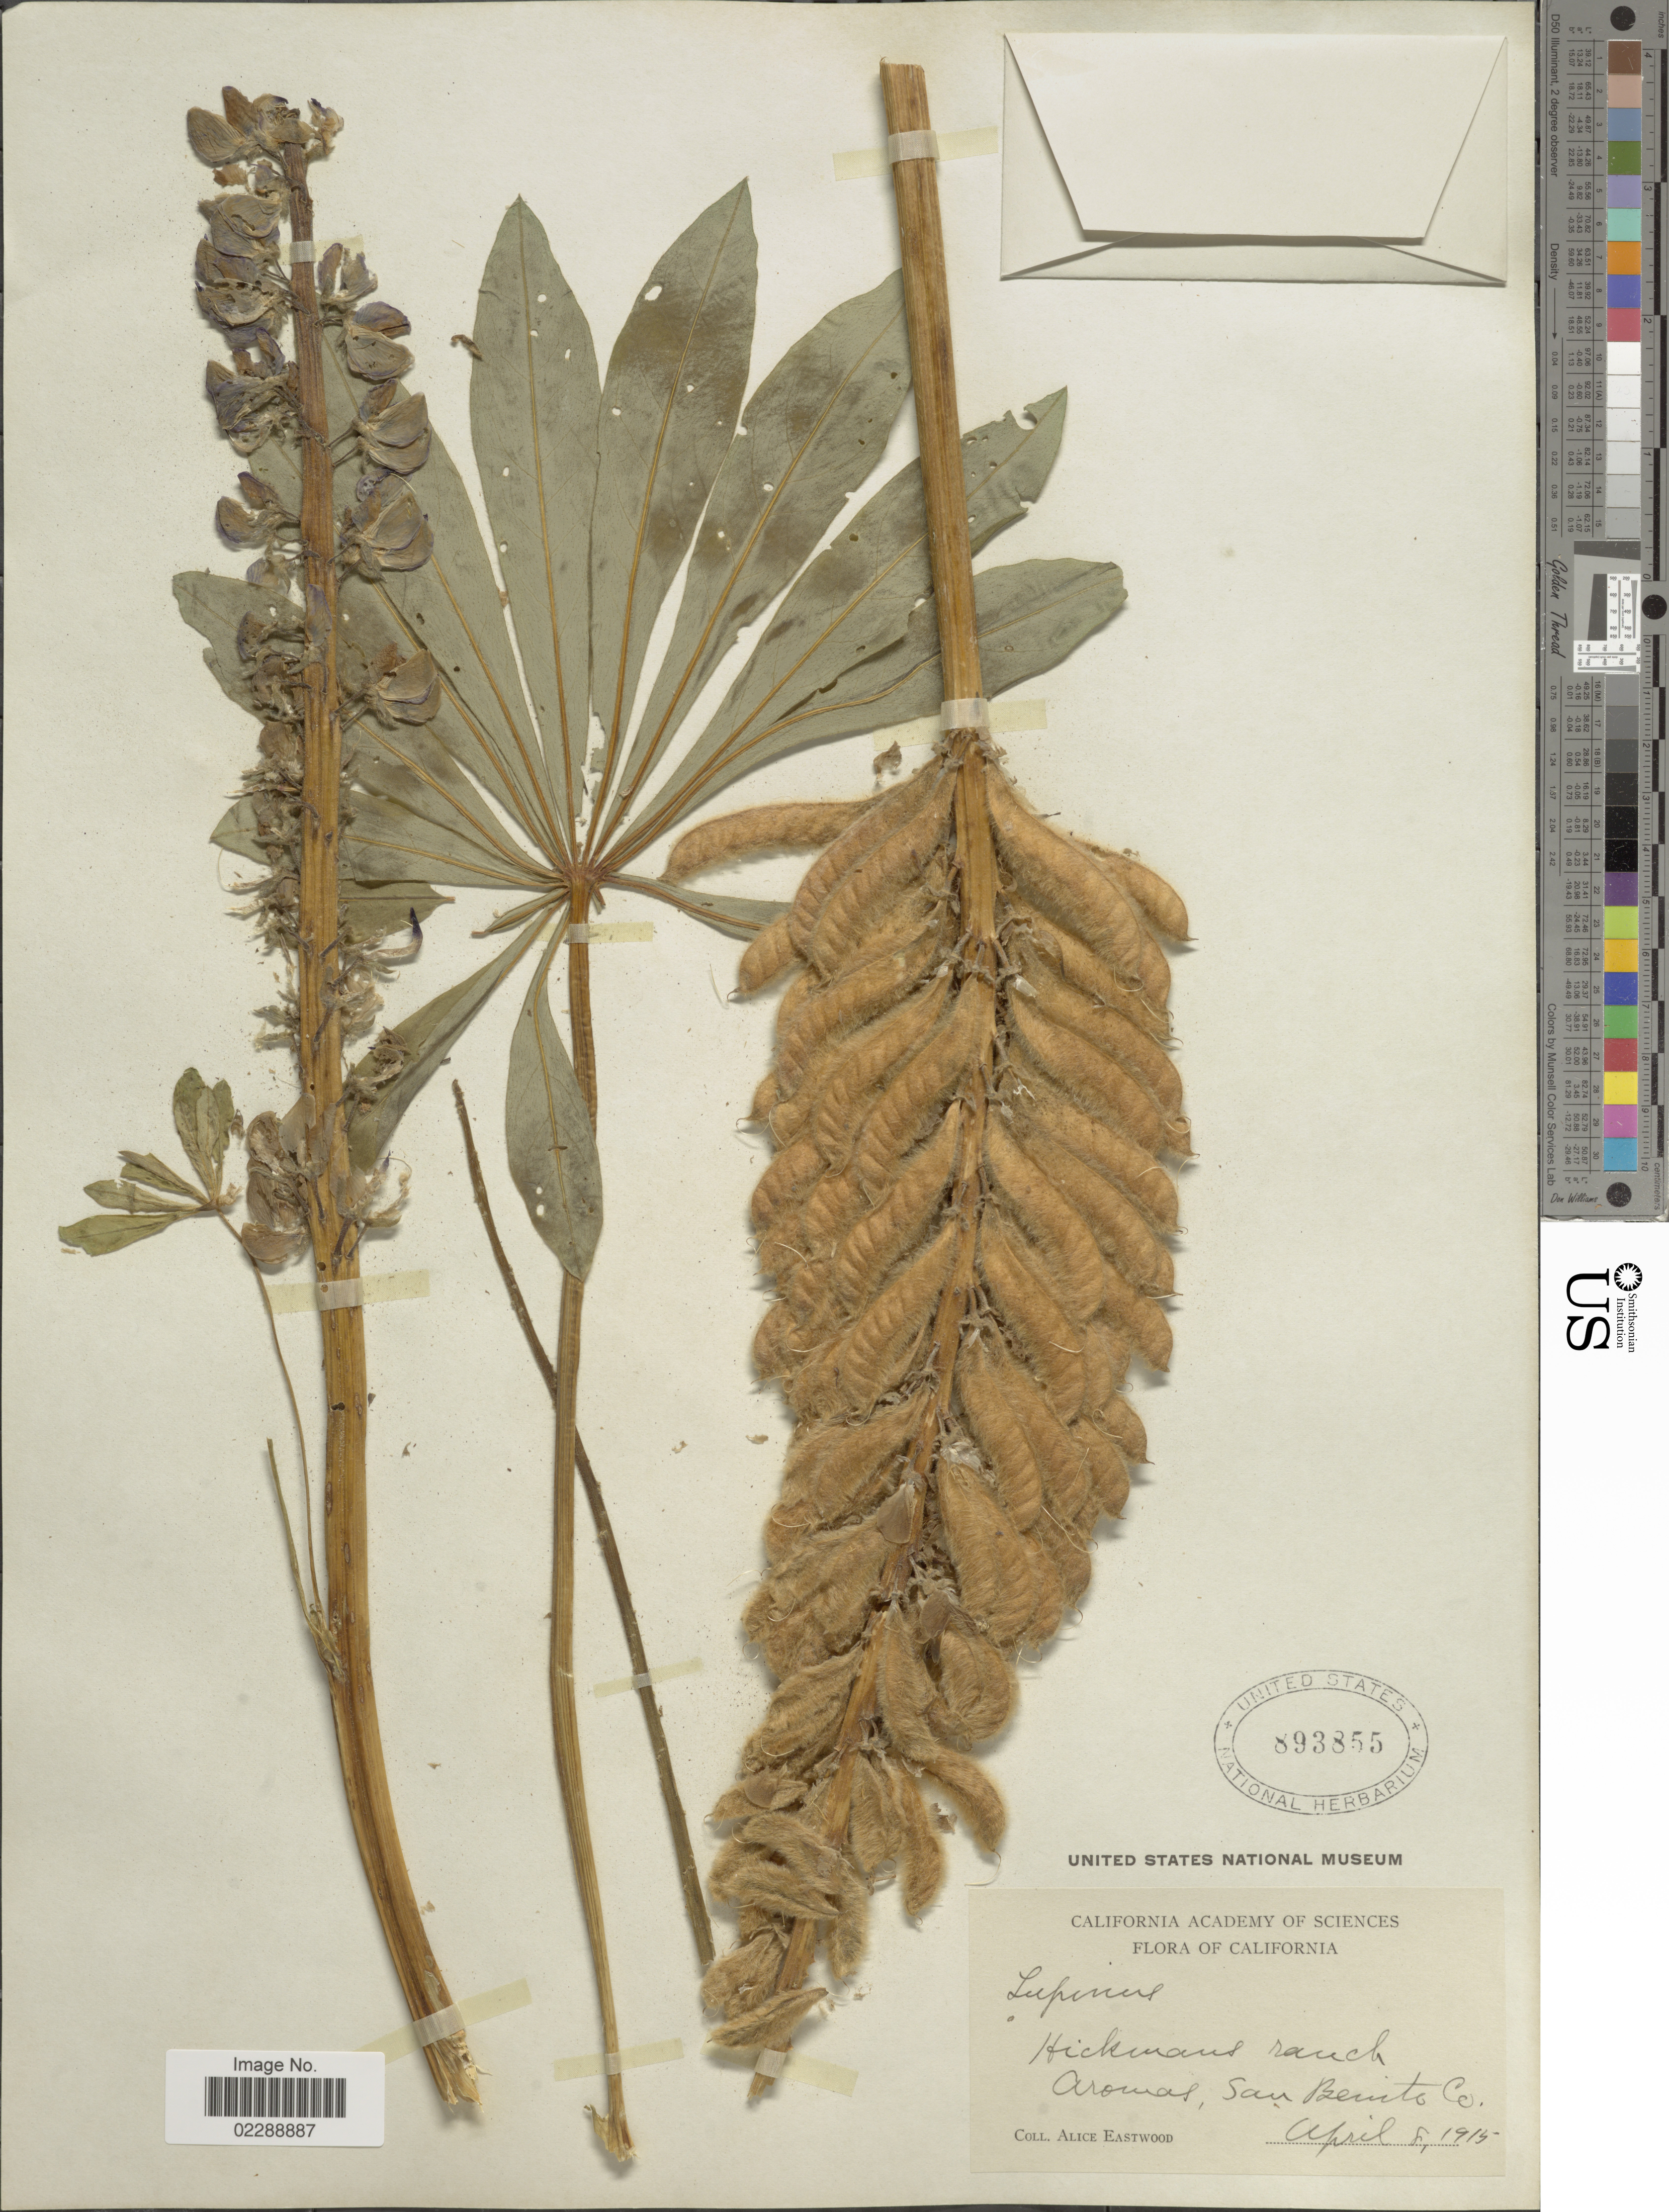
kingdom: Plantae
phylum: Tracheophyta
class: Magnoliopsida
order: Fabales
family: Fabaceae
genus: Lupinus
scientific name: Lupinus sp.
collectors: A. Eastwood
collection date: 1915-04-08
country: United States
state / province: California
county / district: San Benito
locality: Hickmans ranch Aromas, San Benito Co.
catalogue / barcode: US 893855